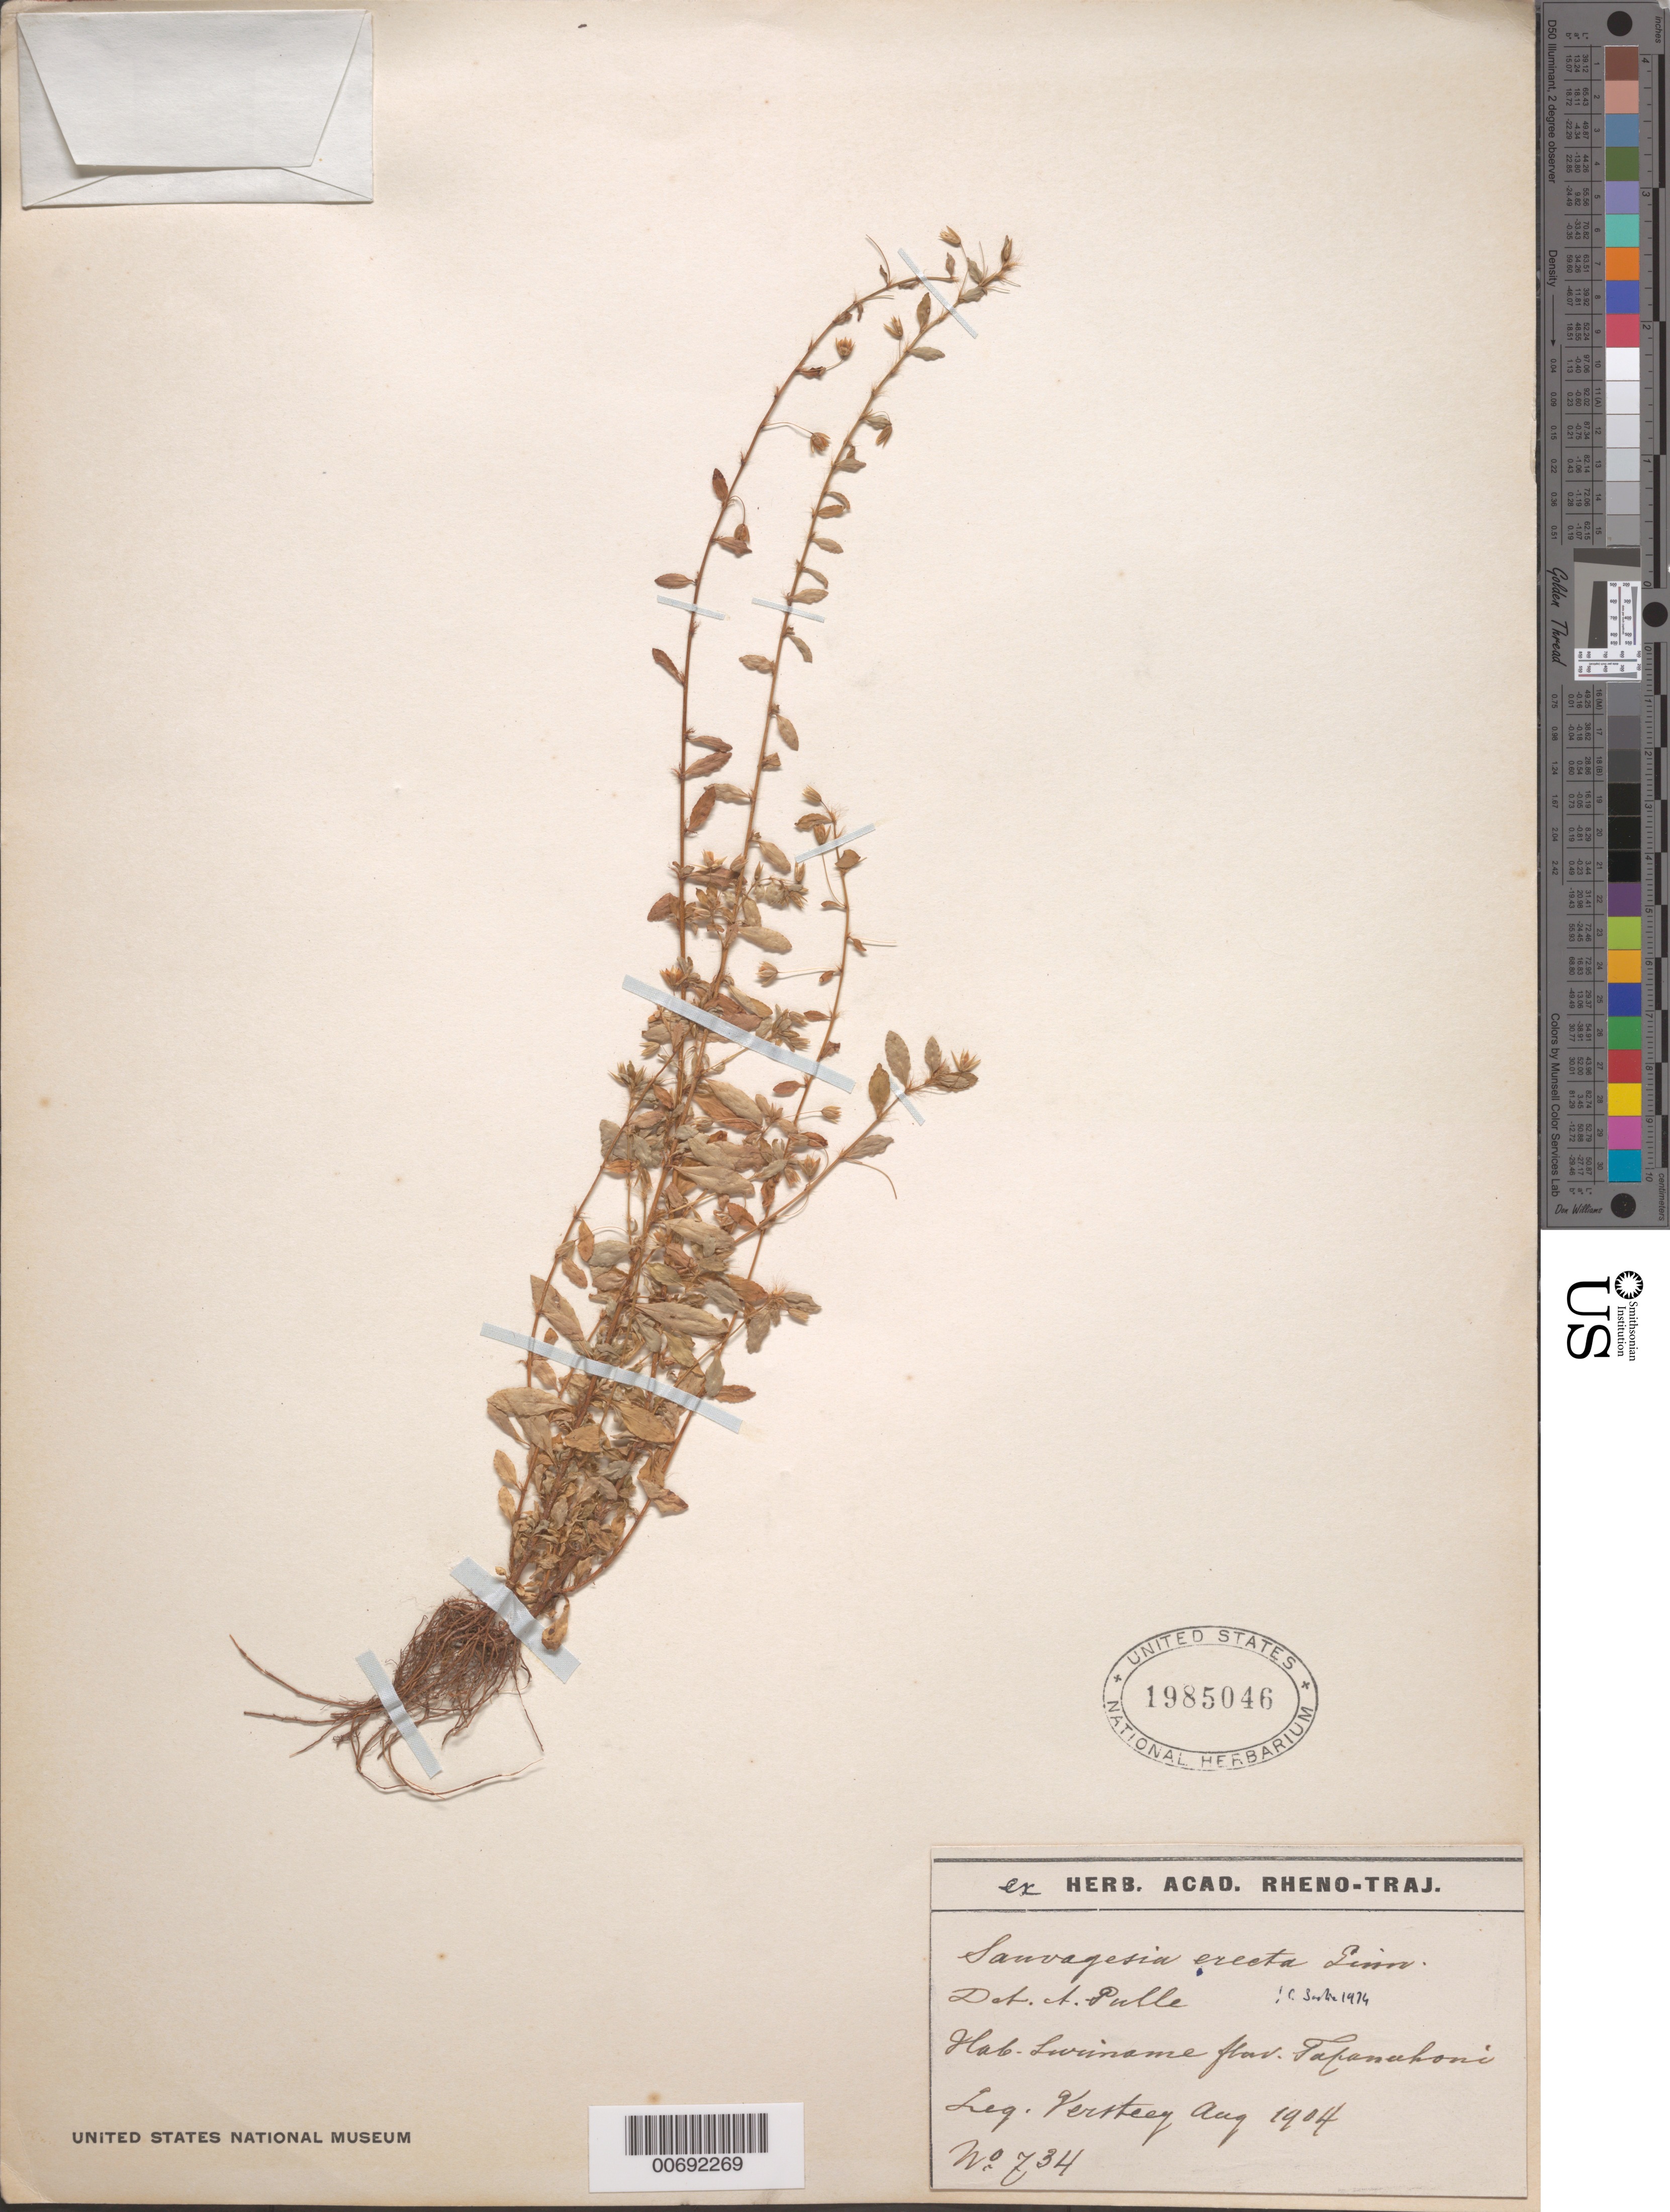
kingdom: Plantae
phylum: Tracheophyta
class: Magnoliopsida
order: Malpighiales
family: Ochnaceae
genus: Sauvagesia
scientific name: Sauvagesia erecta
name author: L.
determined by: Sastre, C. H. L.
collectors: G. Versteeg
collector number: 734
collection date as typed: Aug-04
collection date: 2004-08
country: Suriname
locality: Tapanahoni R.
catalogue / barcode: US 1985046